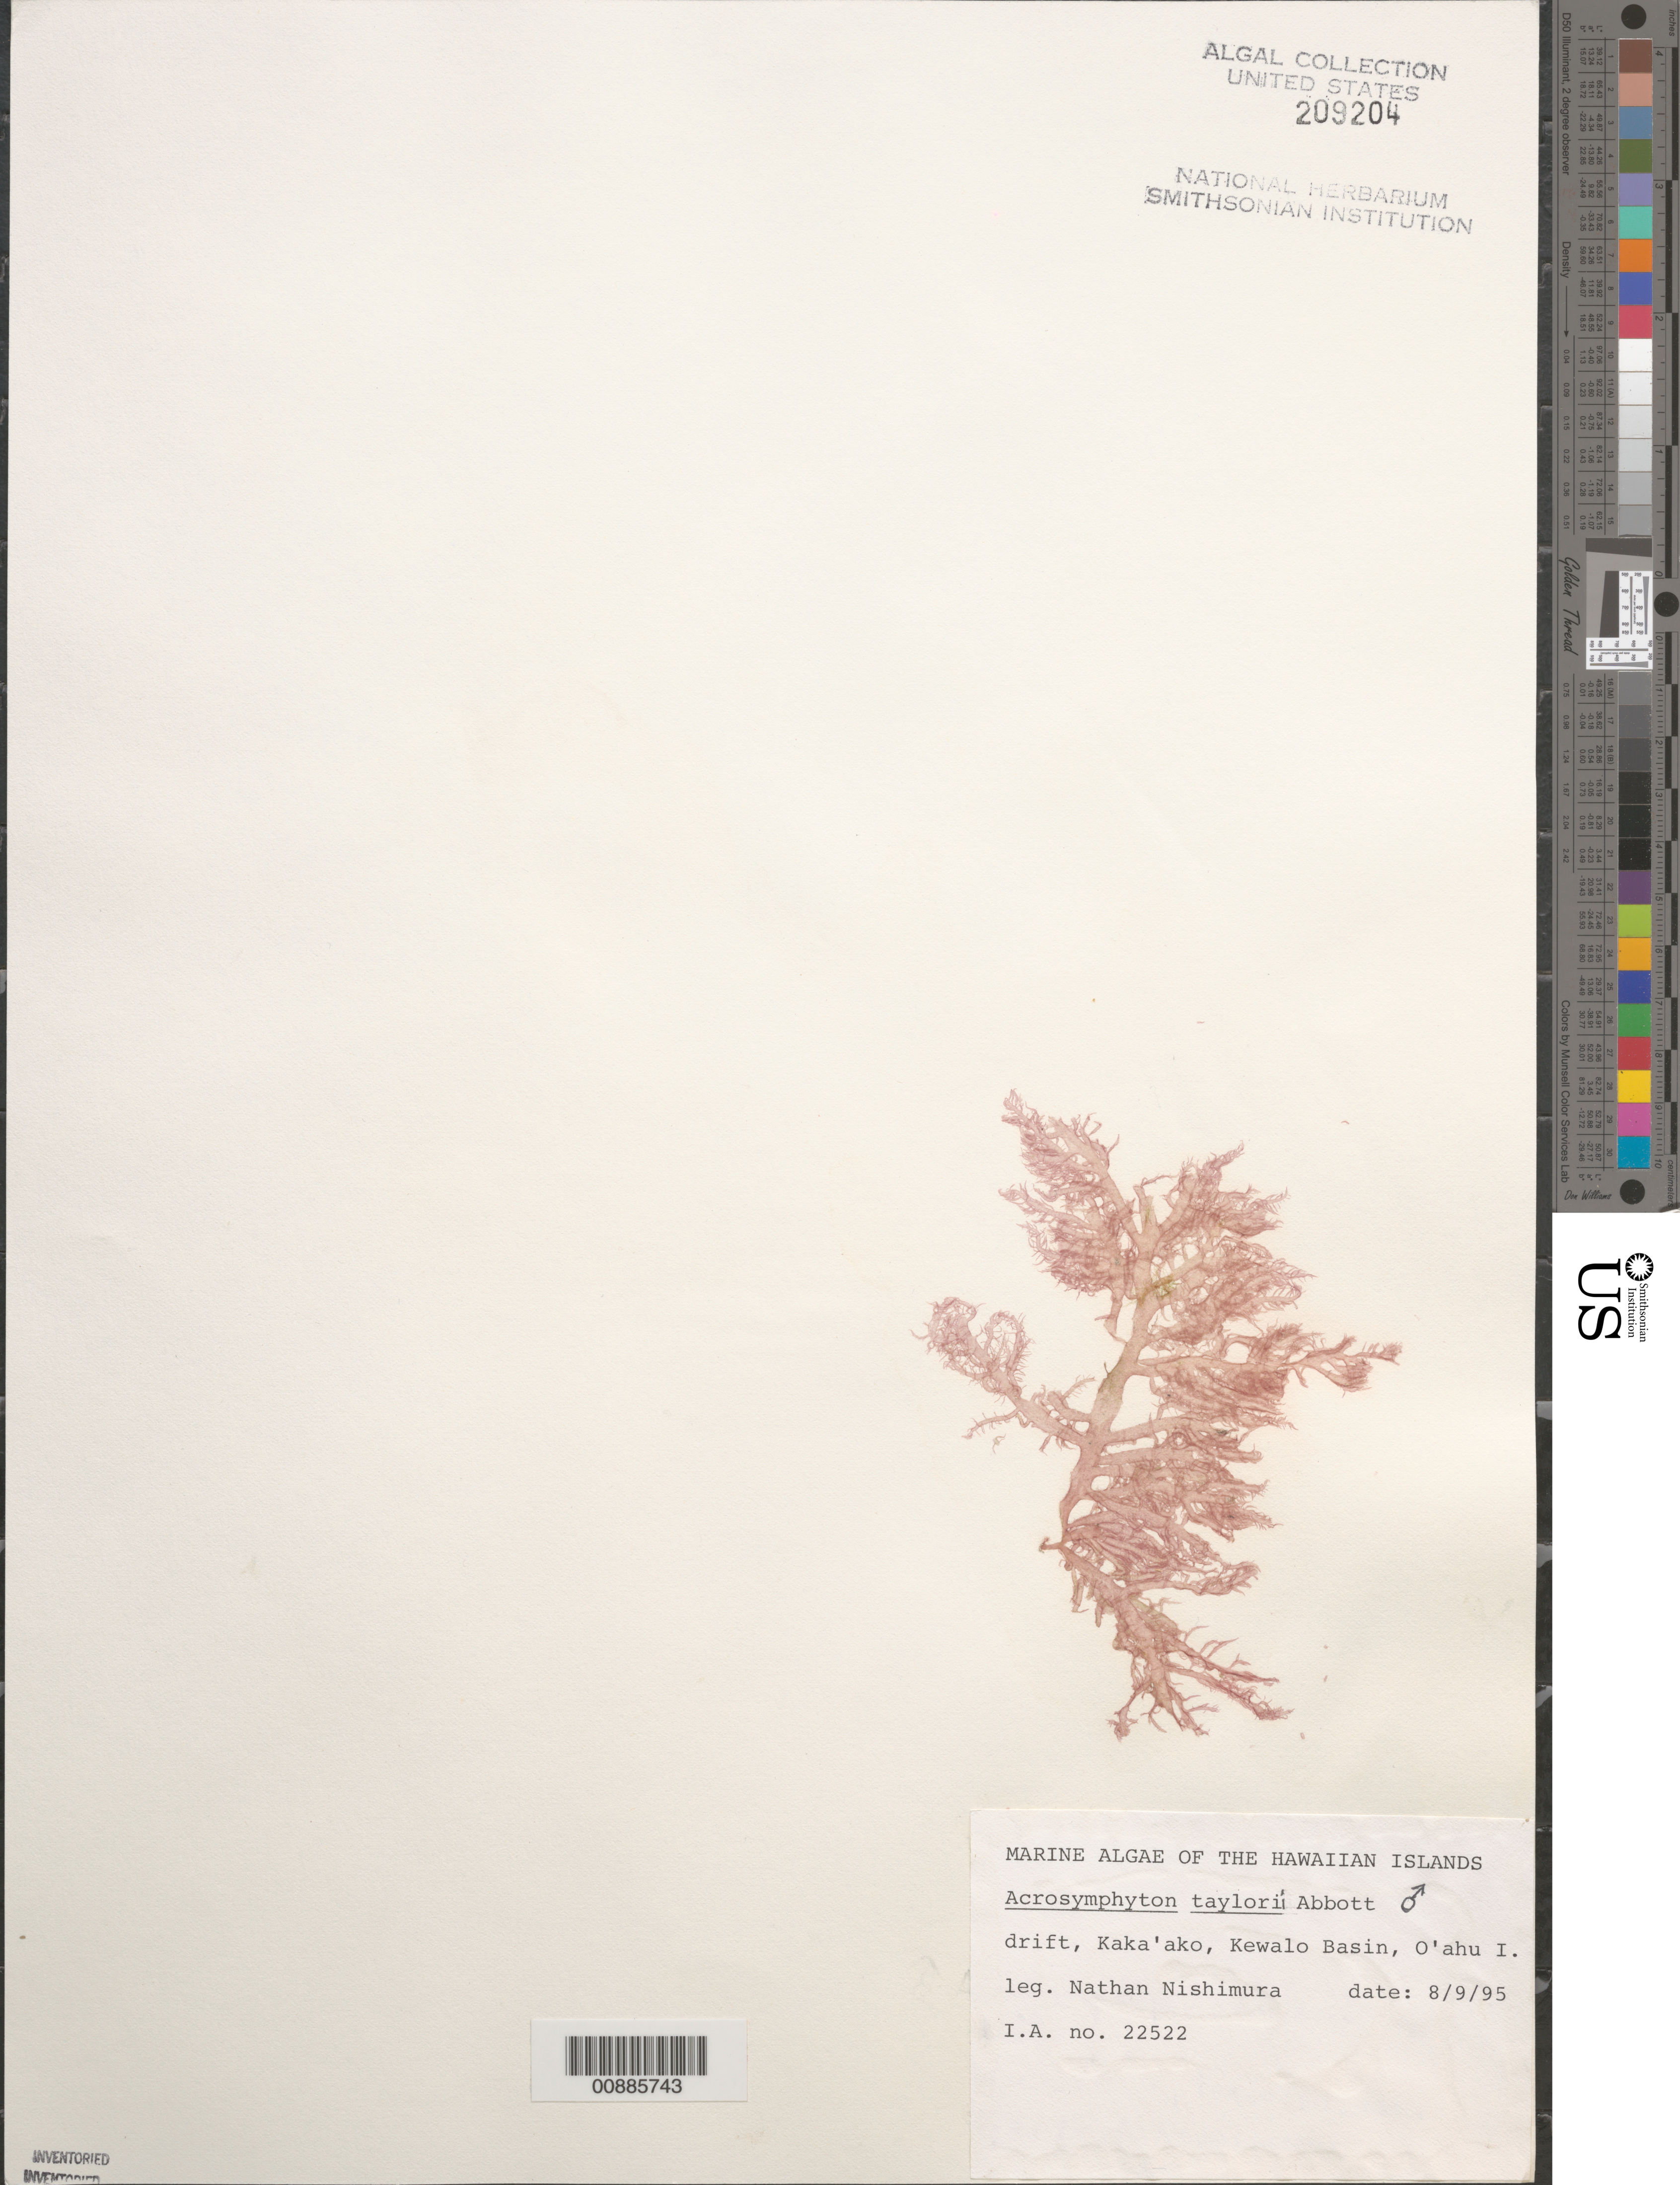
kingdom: Plantae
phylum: Rhodophyta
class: Florideophyceae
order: Acrosymphytales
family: Acrosymphytaceae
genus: Acrosymphyton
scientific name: Acrosymphyton taylorii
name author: I.A. Abbott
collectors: N. Nishimura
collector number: IAA 22522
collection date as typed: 09 Aug 1995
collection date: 1995-08-09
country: United States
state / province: Hawaii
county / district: Honolulu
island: Oahu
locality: Kaka'ako, Kewalo Basin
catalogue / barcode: US 209204